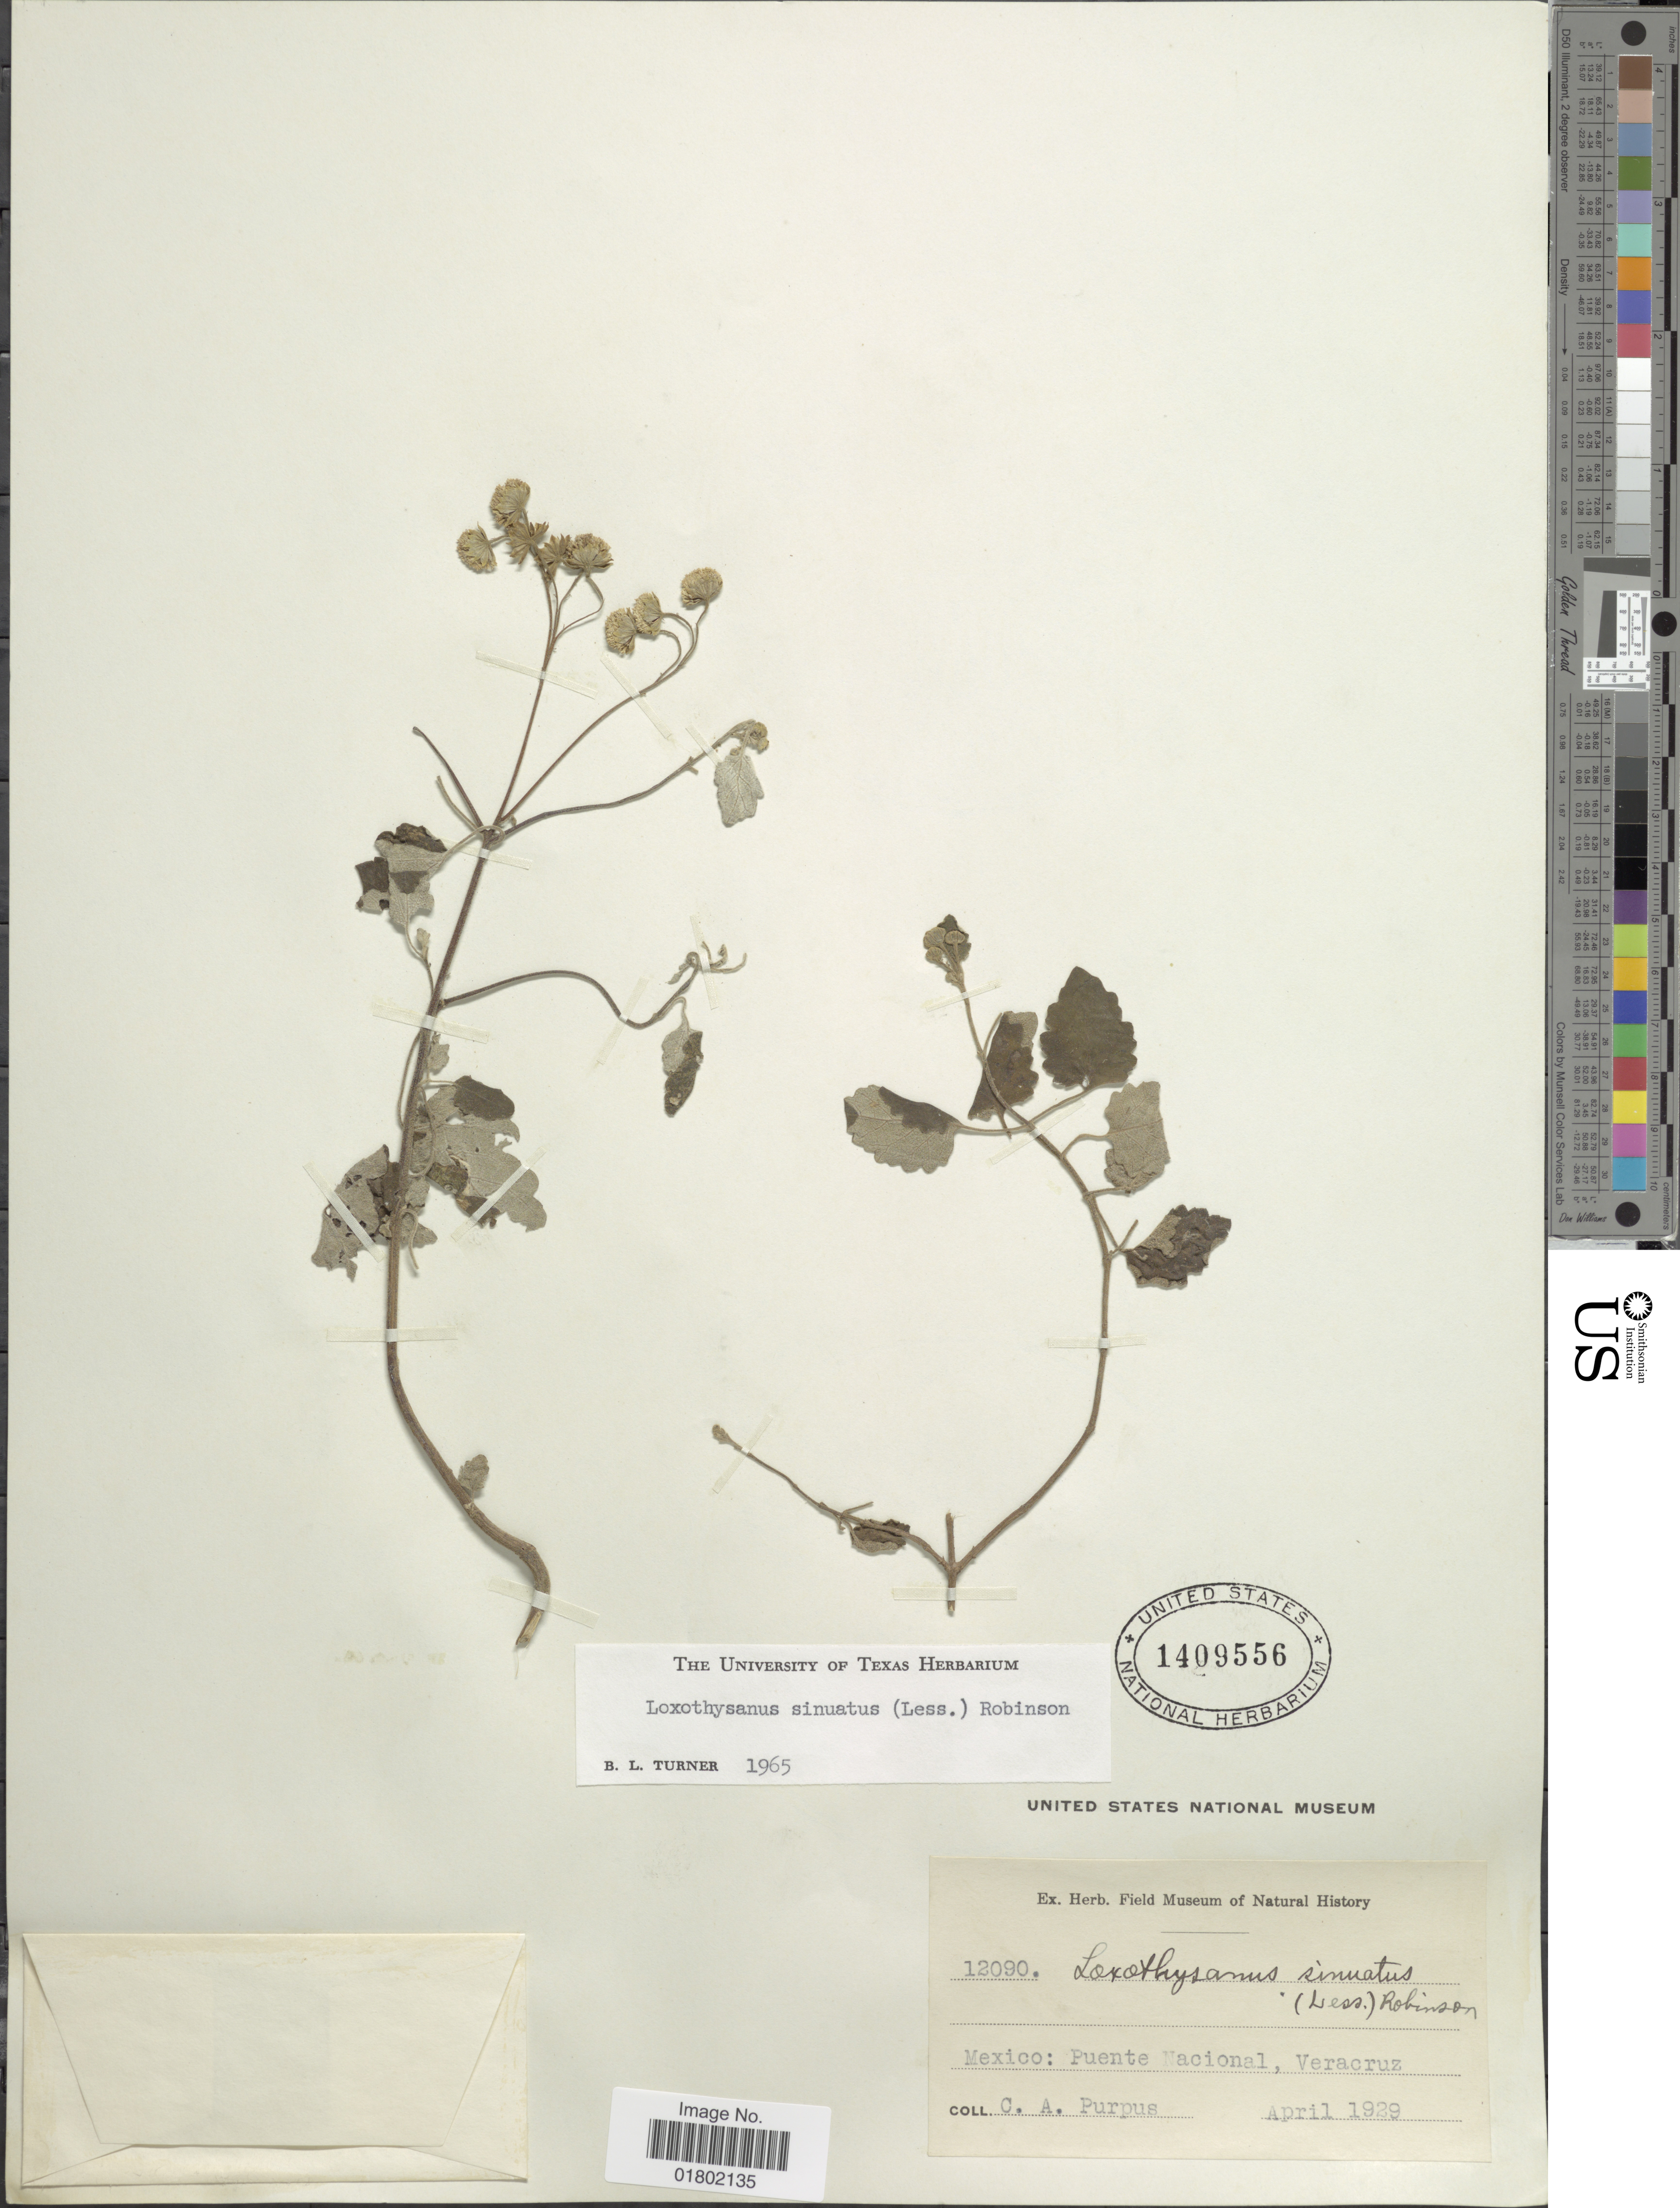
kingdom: Plantae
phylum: Tracheophyta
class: Magnoliopsida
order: Asterales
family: Asteraceae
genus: Loxothysanus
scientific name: Loxothysanus sinuatus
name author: (Less.) B.L. Rob.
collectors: C. A. Purpus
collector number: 12090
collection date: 1929-04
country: Mexico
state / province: Veracruz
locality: Puente Nacional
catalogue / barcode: US 1409556